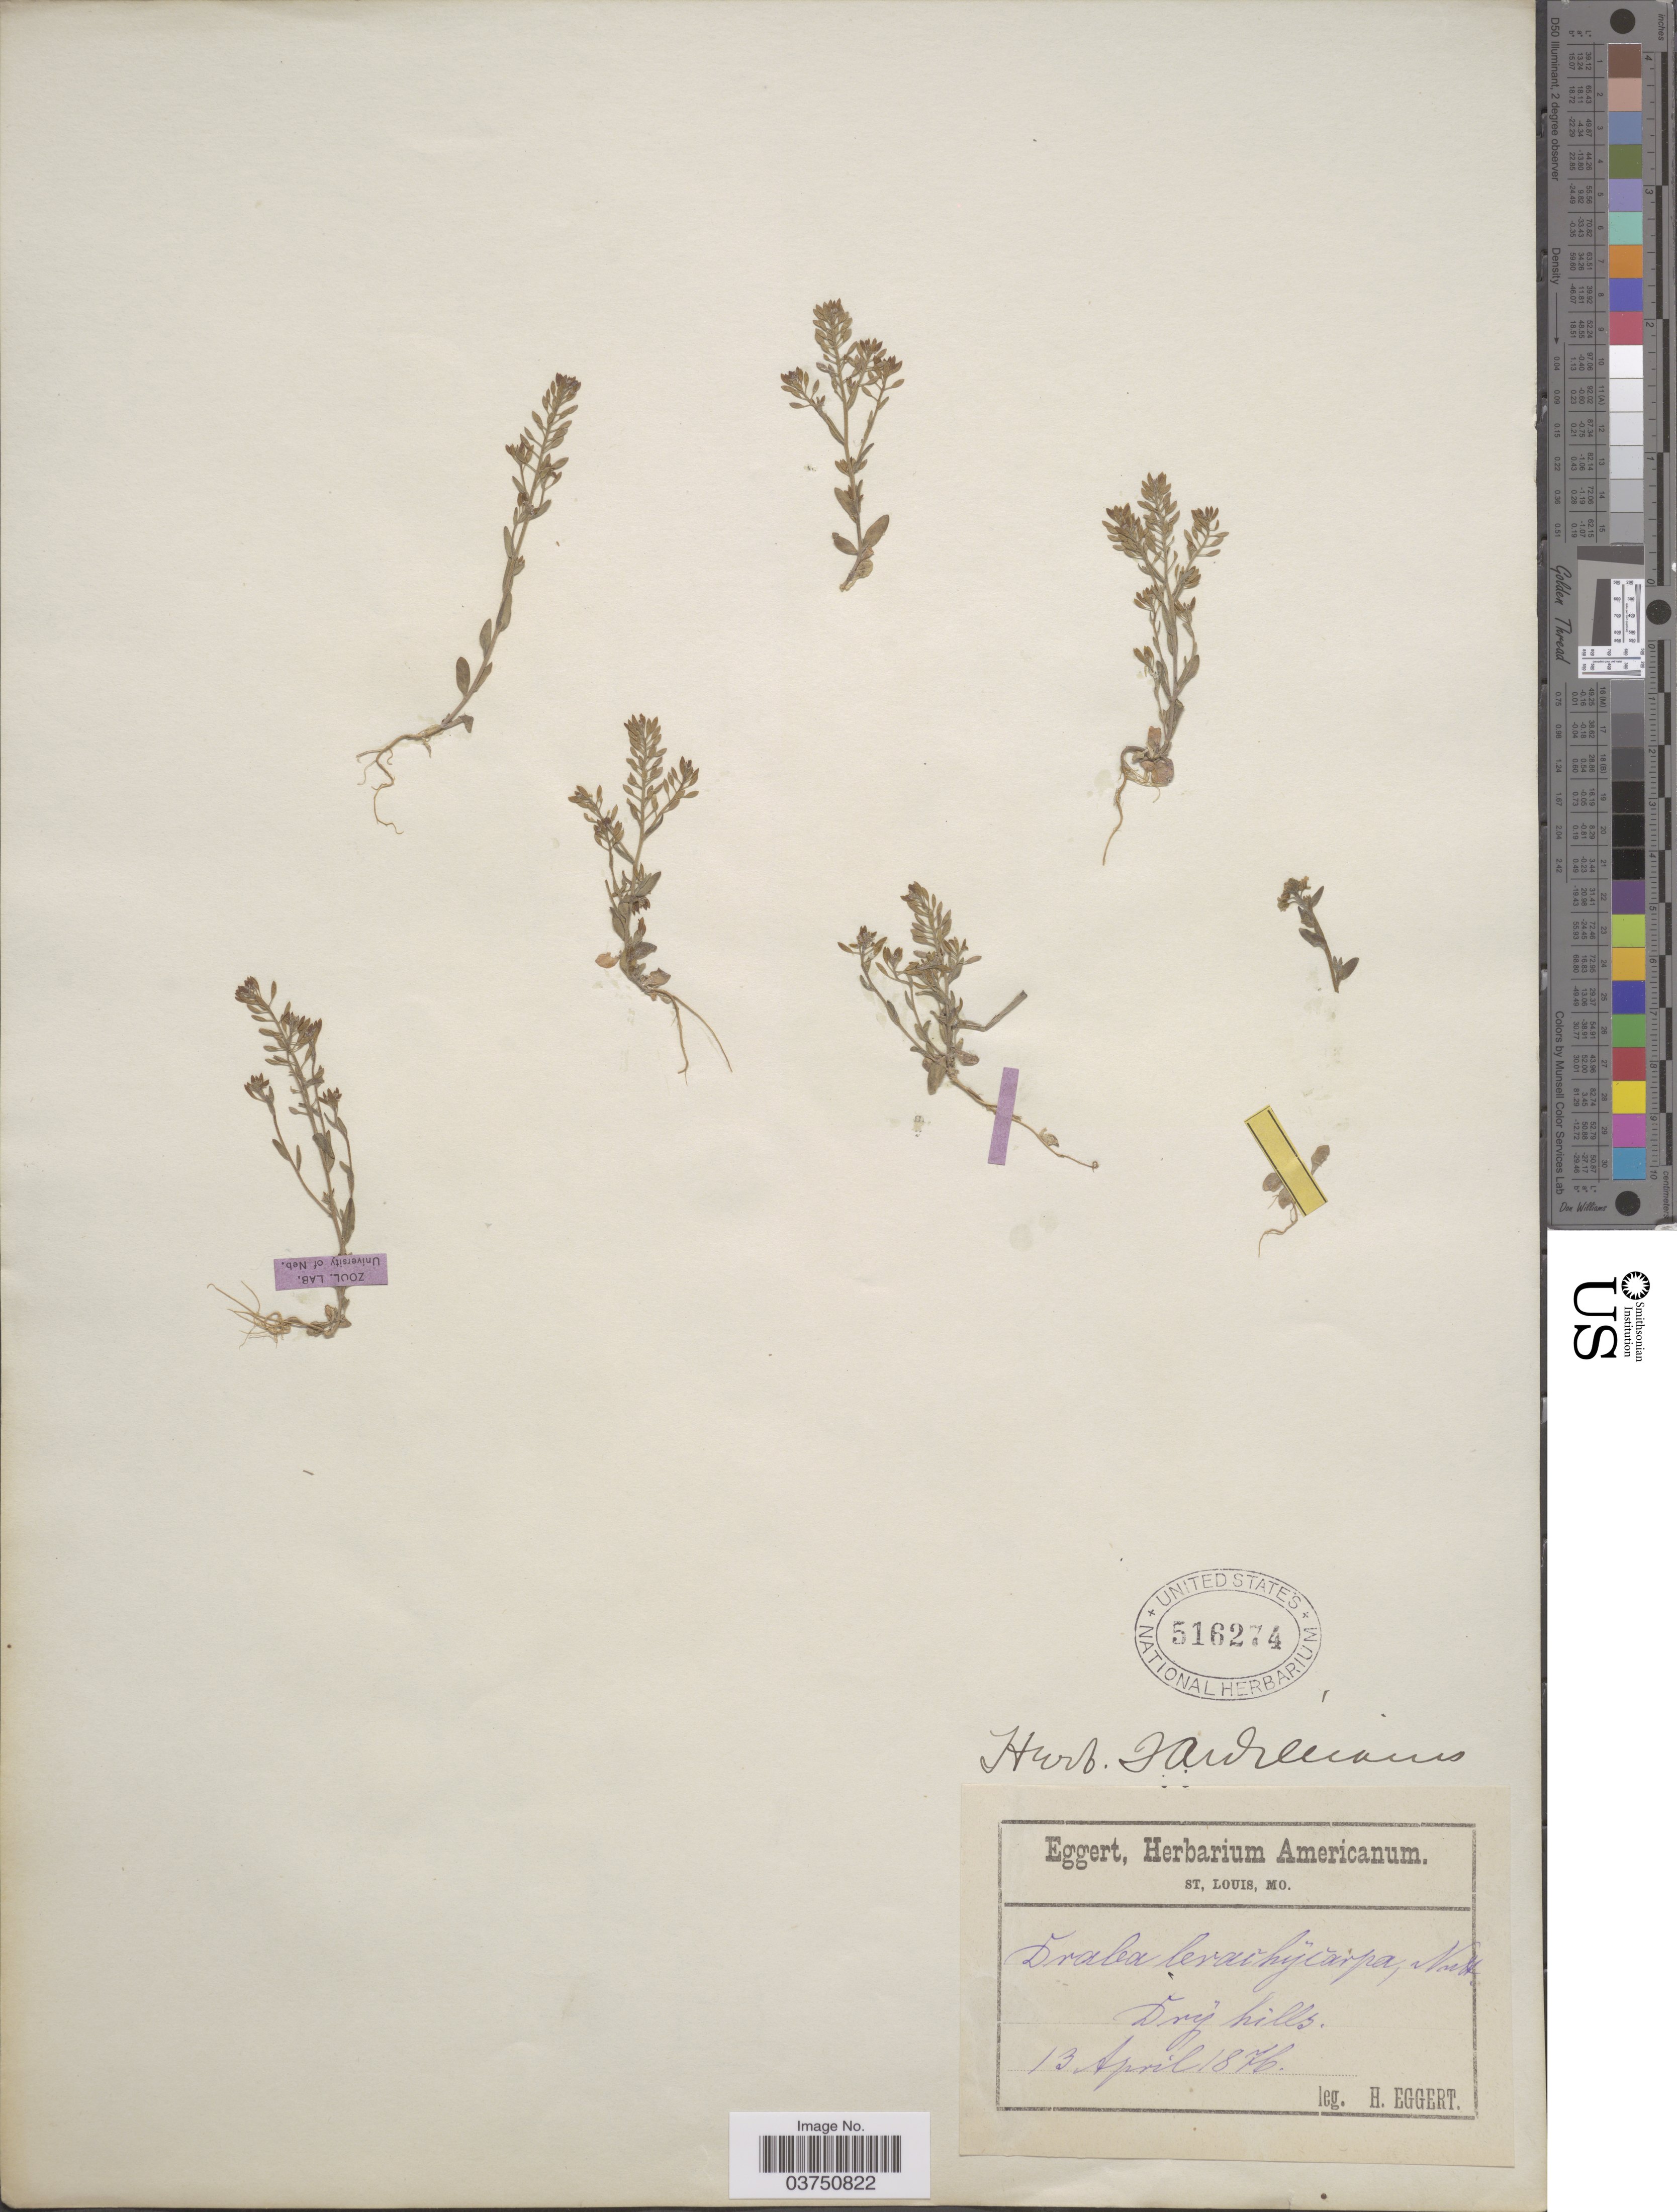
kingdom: Plantae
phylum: Tracheophyta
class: Magnoliopsida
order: Brassicales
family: Brassicaceae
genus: Draba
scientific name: Draba brachycarpa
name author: (Nutt.) Torr. & A. Gray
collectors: H. Eggert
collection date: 1876-04-13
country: United States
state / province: Missouri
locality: Dry hills.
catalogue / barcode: US 516274